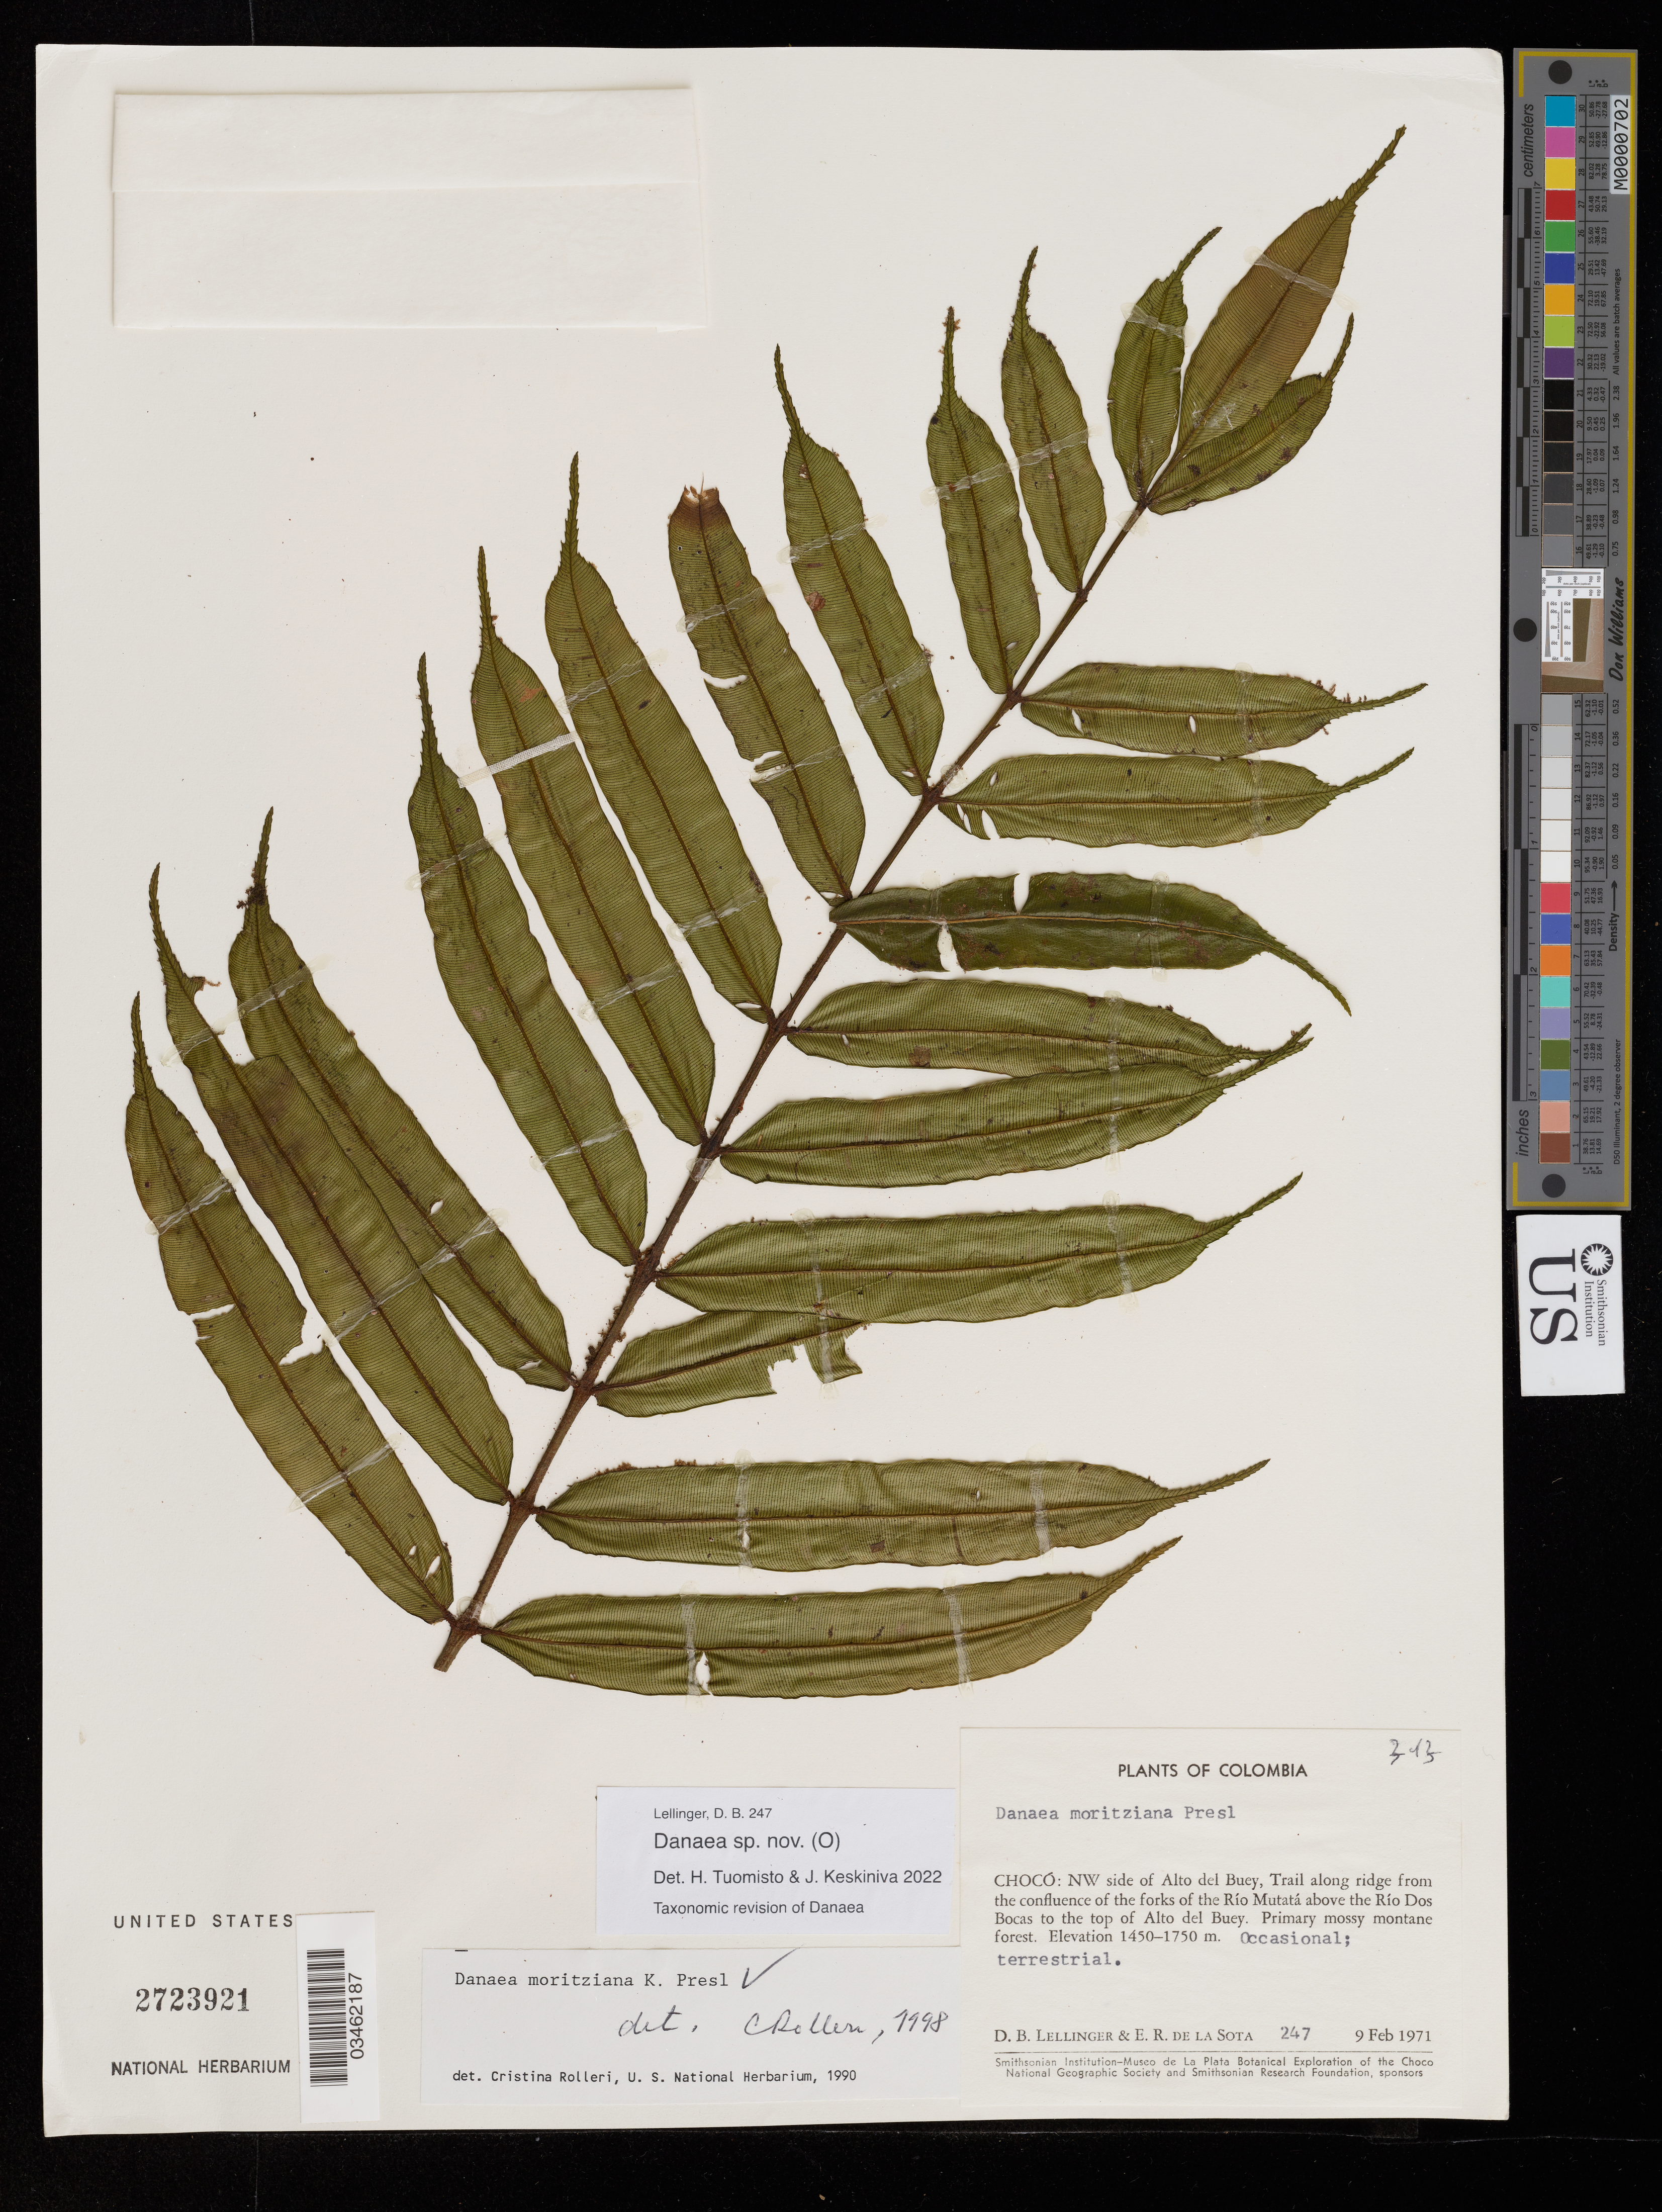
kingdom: Plantae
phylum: Tracheophyta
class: Polypodiopsida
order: Marattiales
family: Marattiaceae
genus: Danaea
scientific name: Danaea sp.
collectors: D. B. Lellinger & E. R. de la Sota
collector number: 247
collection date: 1971-02-09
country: Colombia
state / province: Chocó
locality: NW side of Alto del Buey, Trail along ridge from the confluence of the forks of the Río Mutatá above the Río Dos Bocas to the top of Alto del Buey.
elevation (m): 1450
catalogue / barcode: US 2723921